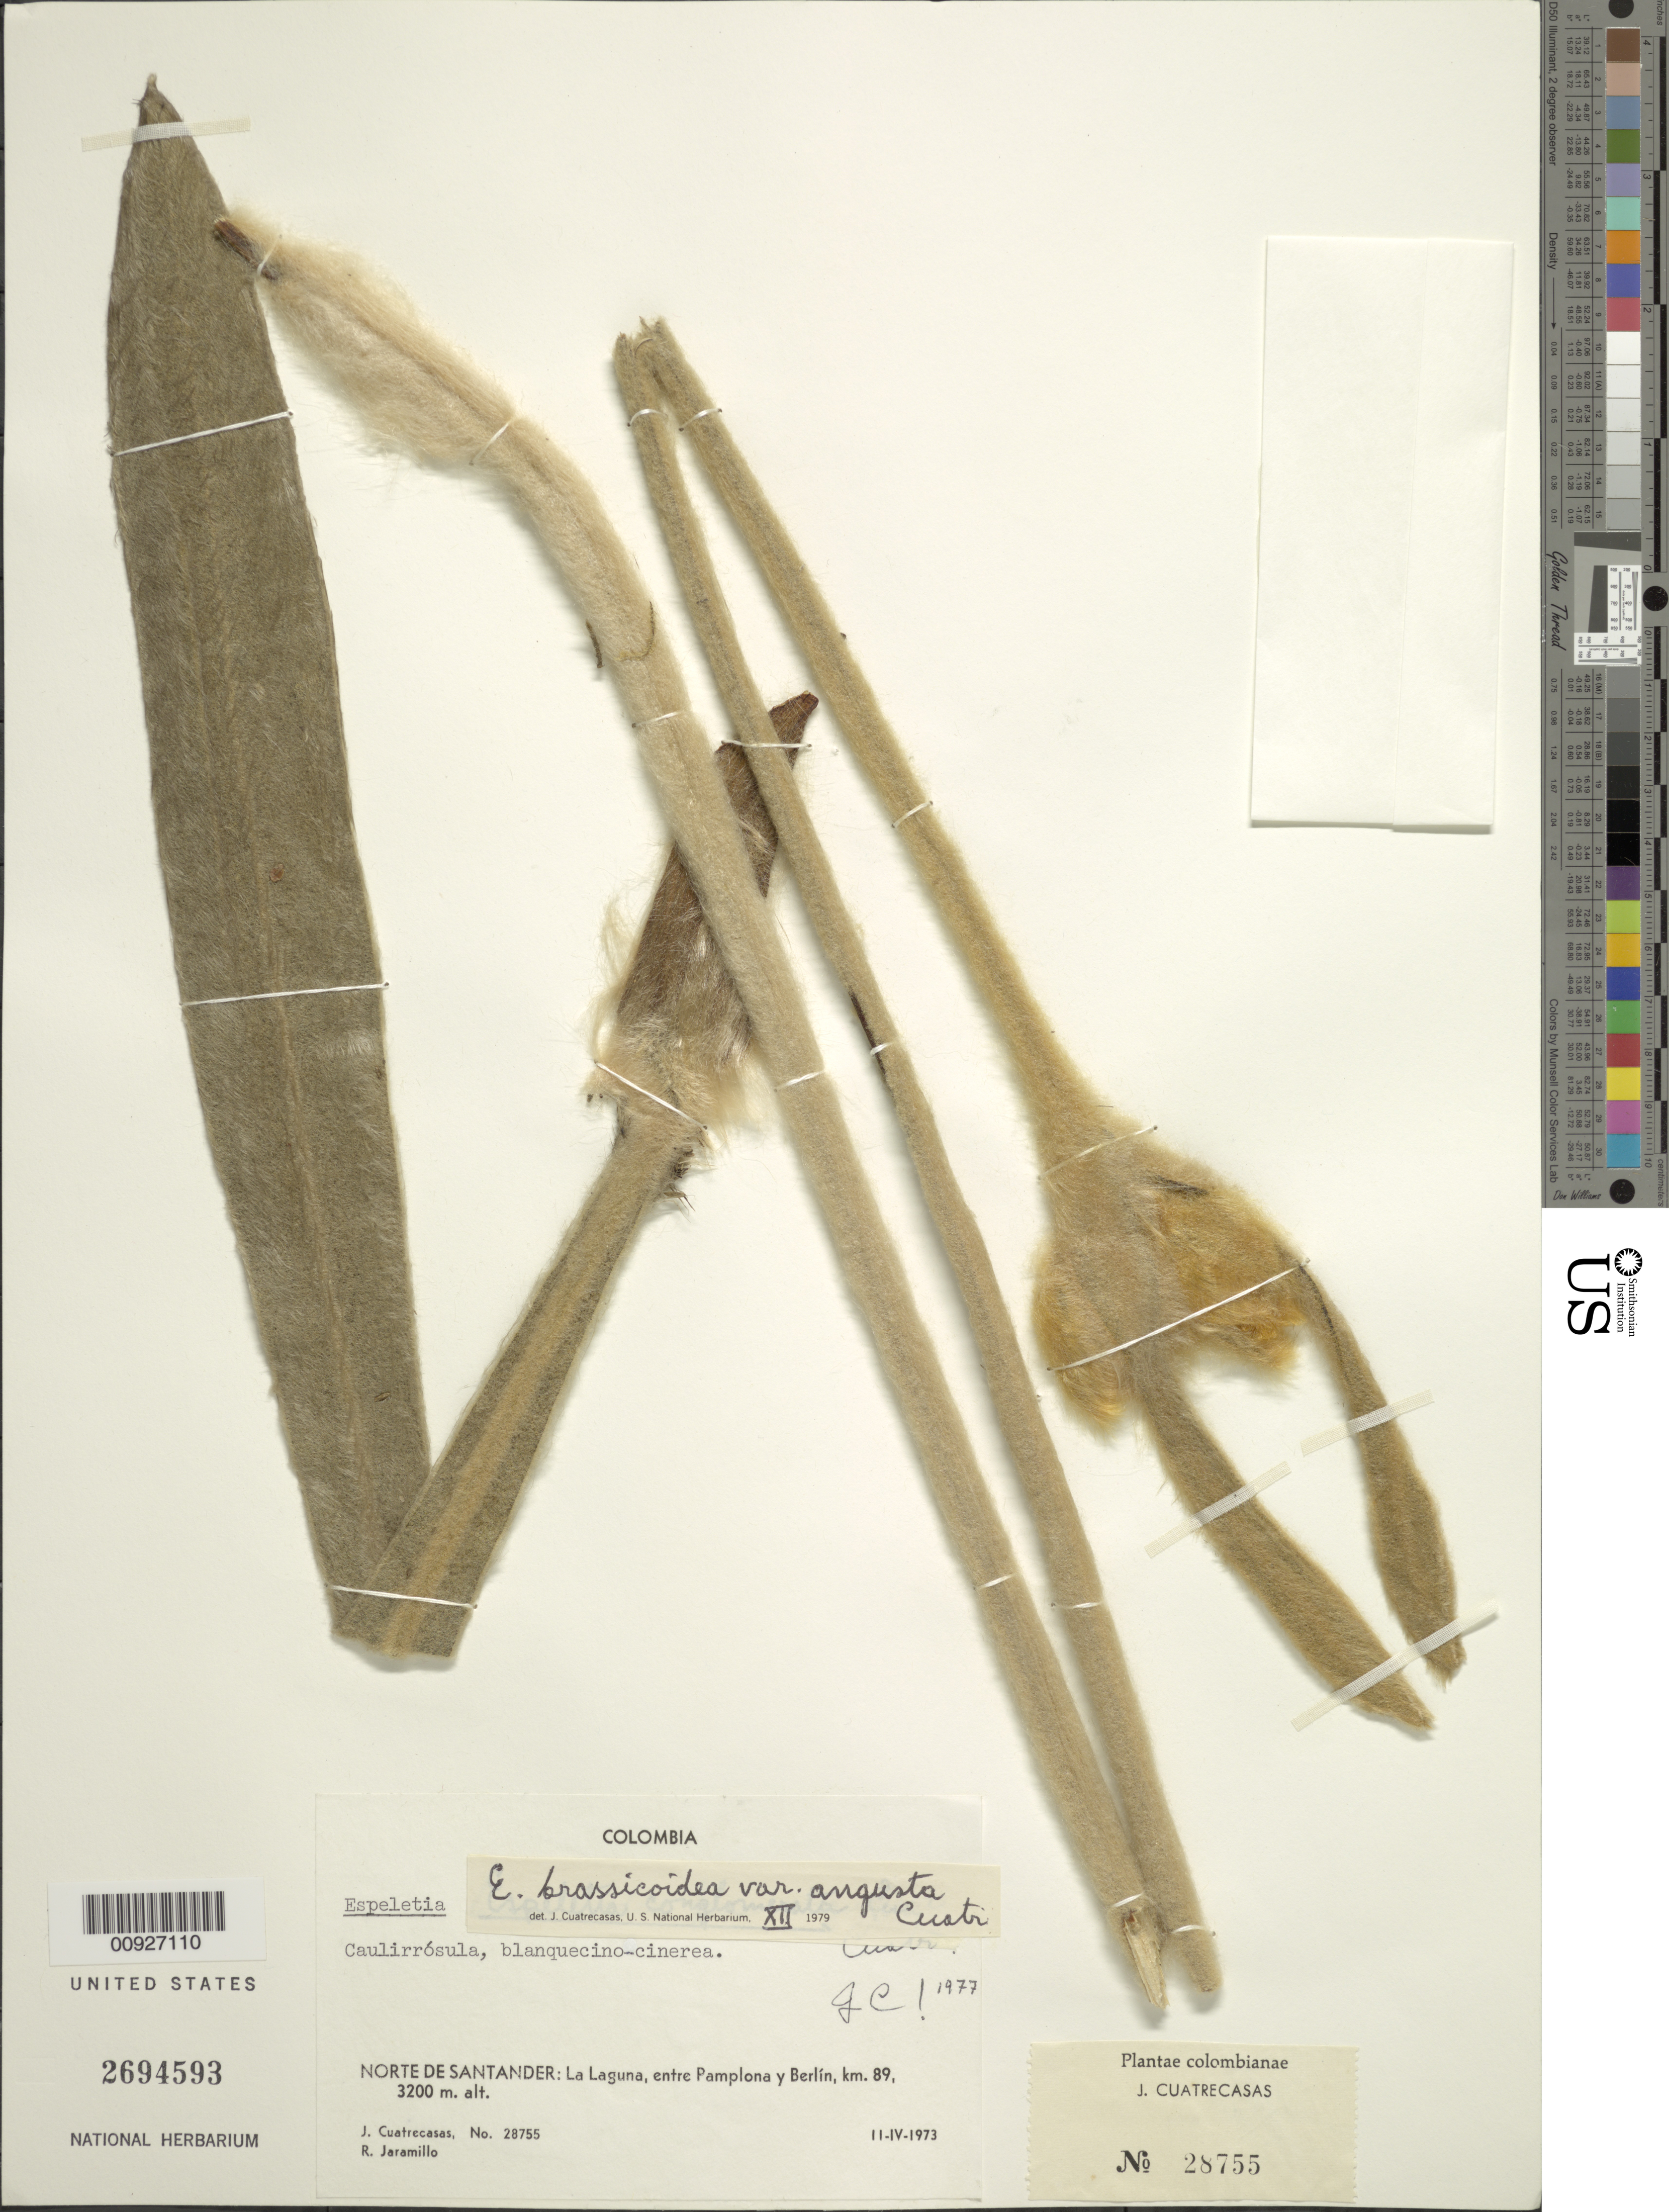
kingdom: Plantae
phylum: Tracheophyta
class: Magnoliopsida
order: Asterales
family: Asteraceae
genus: Espeletia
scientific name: Espeletia brassicoidea subsp. angusta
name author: Cuatrec.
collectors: J. Cuatrecasas & R. Jaramillo M.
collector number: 28755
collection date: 1973-04-11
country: Colombia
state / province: Norte de Santander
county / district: Muniscua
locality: La Laguna, entre Pamplona y Berlín, km 89.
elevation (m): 3200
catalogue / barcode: US 2694593